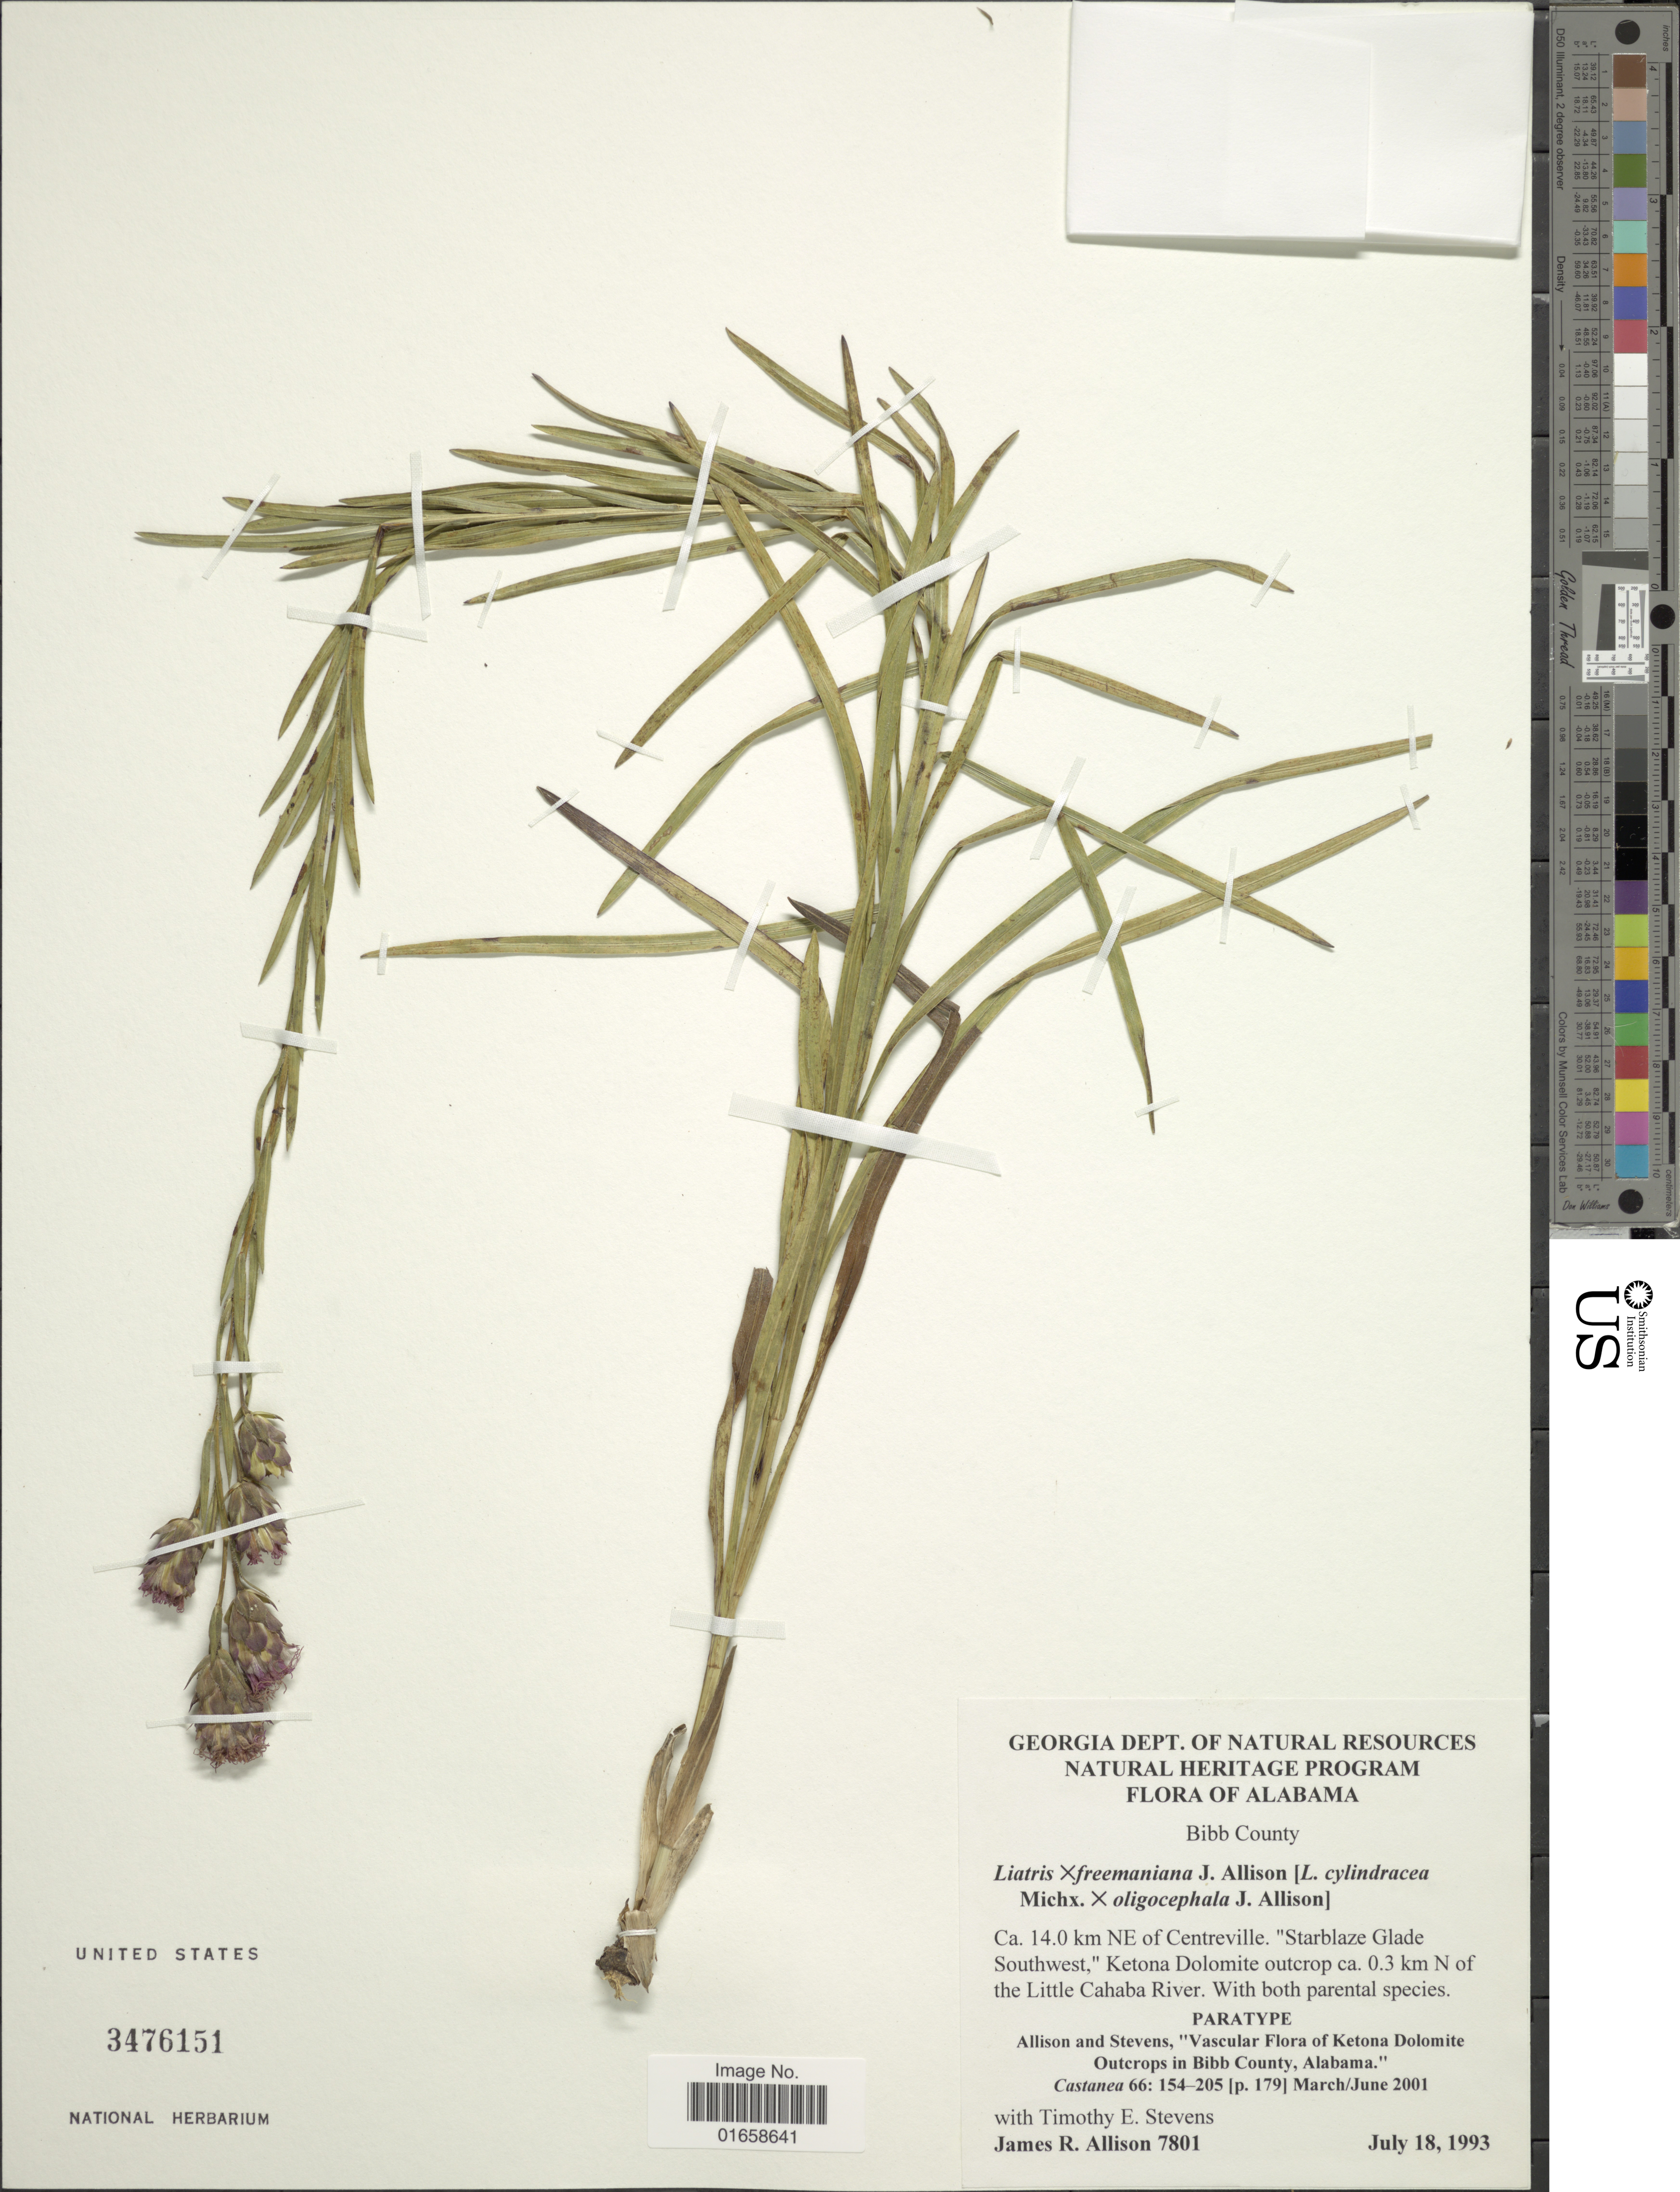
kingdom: Plantae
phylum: Tracheophyta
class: Magnoliopsida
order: Asterales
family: Asteraceae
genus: Liatris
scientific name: Liatris x freemaniana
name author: J.R. Allison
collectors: T. Stevens & J. R. Allison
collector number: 7801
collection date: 1993-07-18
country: United States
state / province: Alabama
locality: Bibb County, ca. 14.0 km NE of Centreville. "Starblaze Glade Northeast", Ketona Dolomite outcrop ca. 0.3 km N of the Little Cahaba River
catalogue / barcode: US 3476151